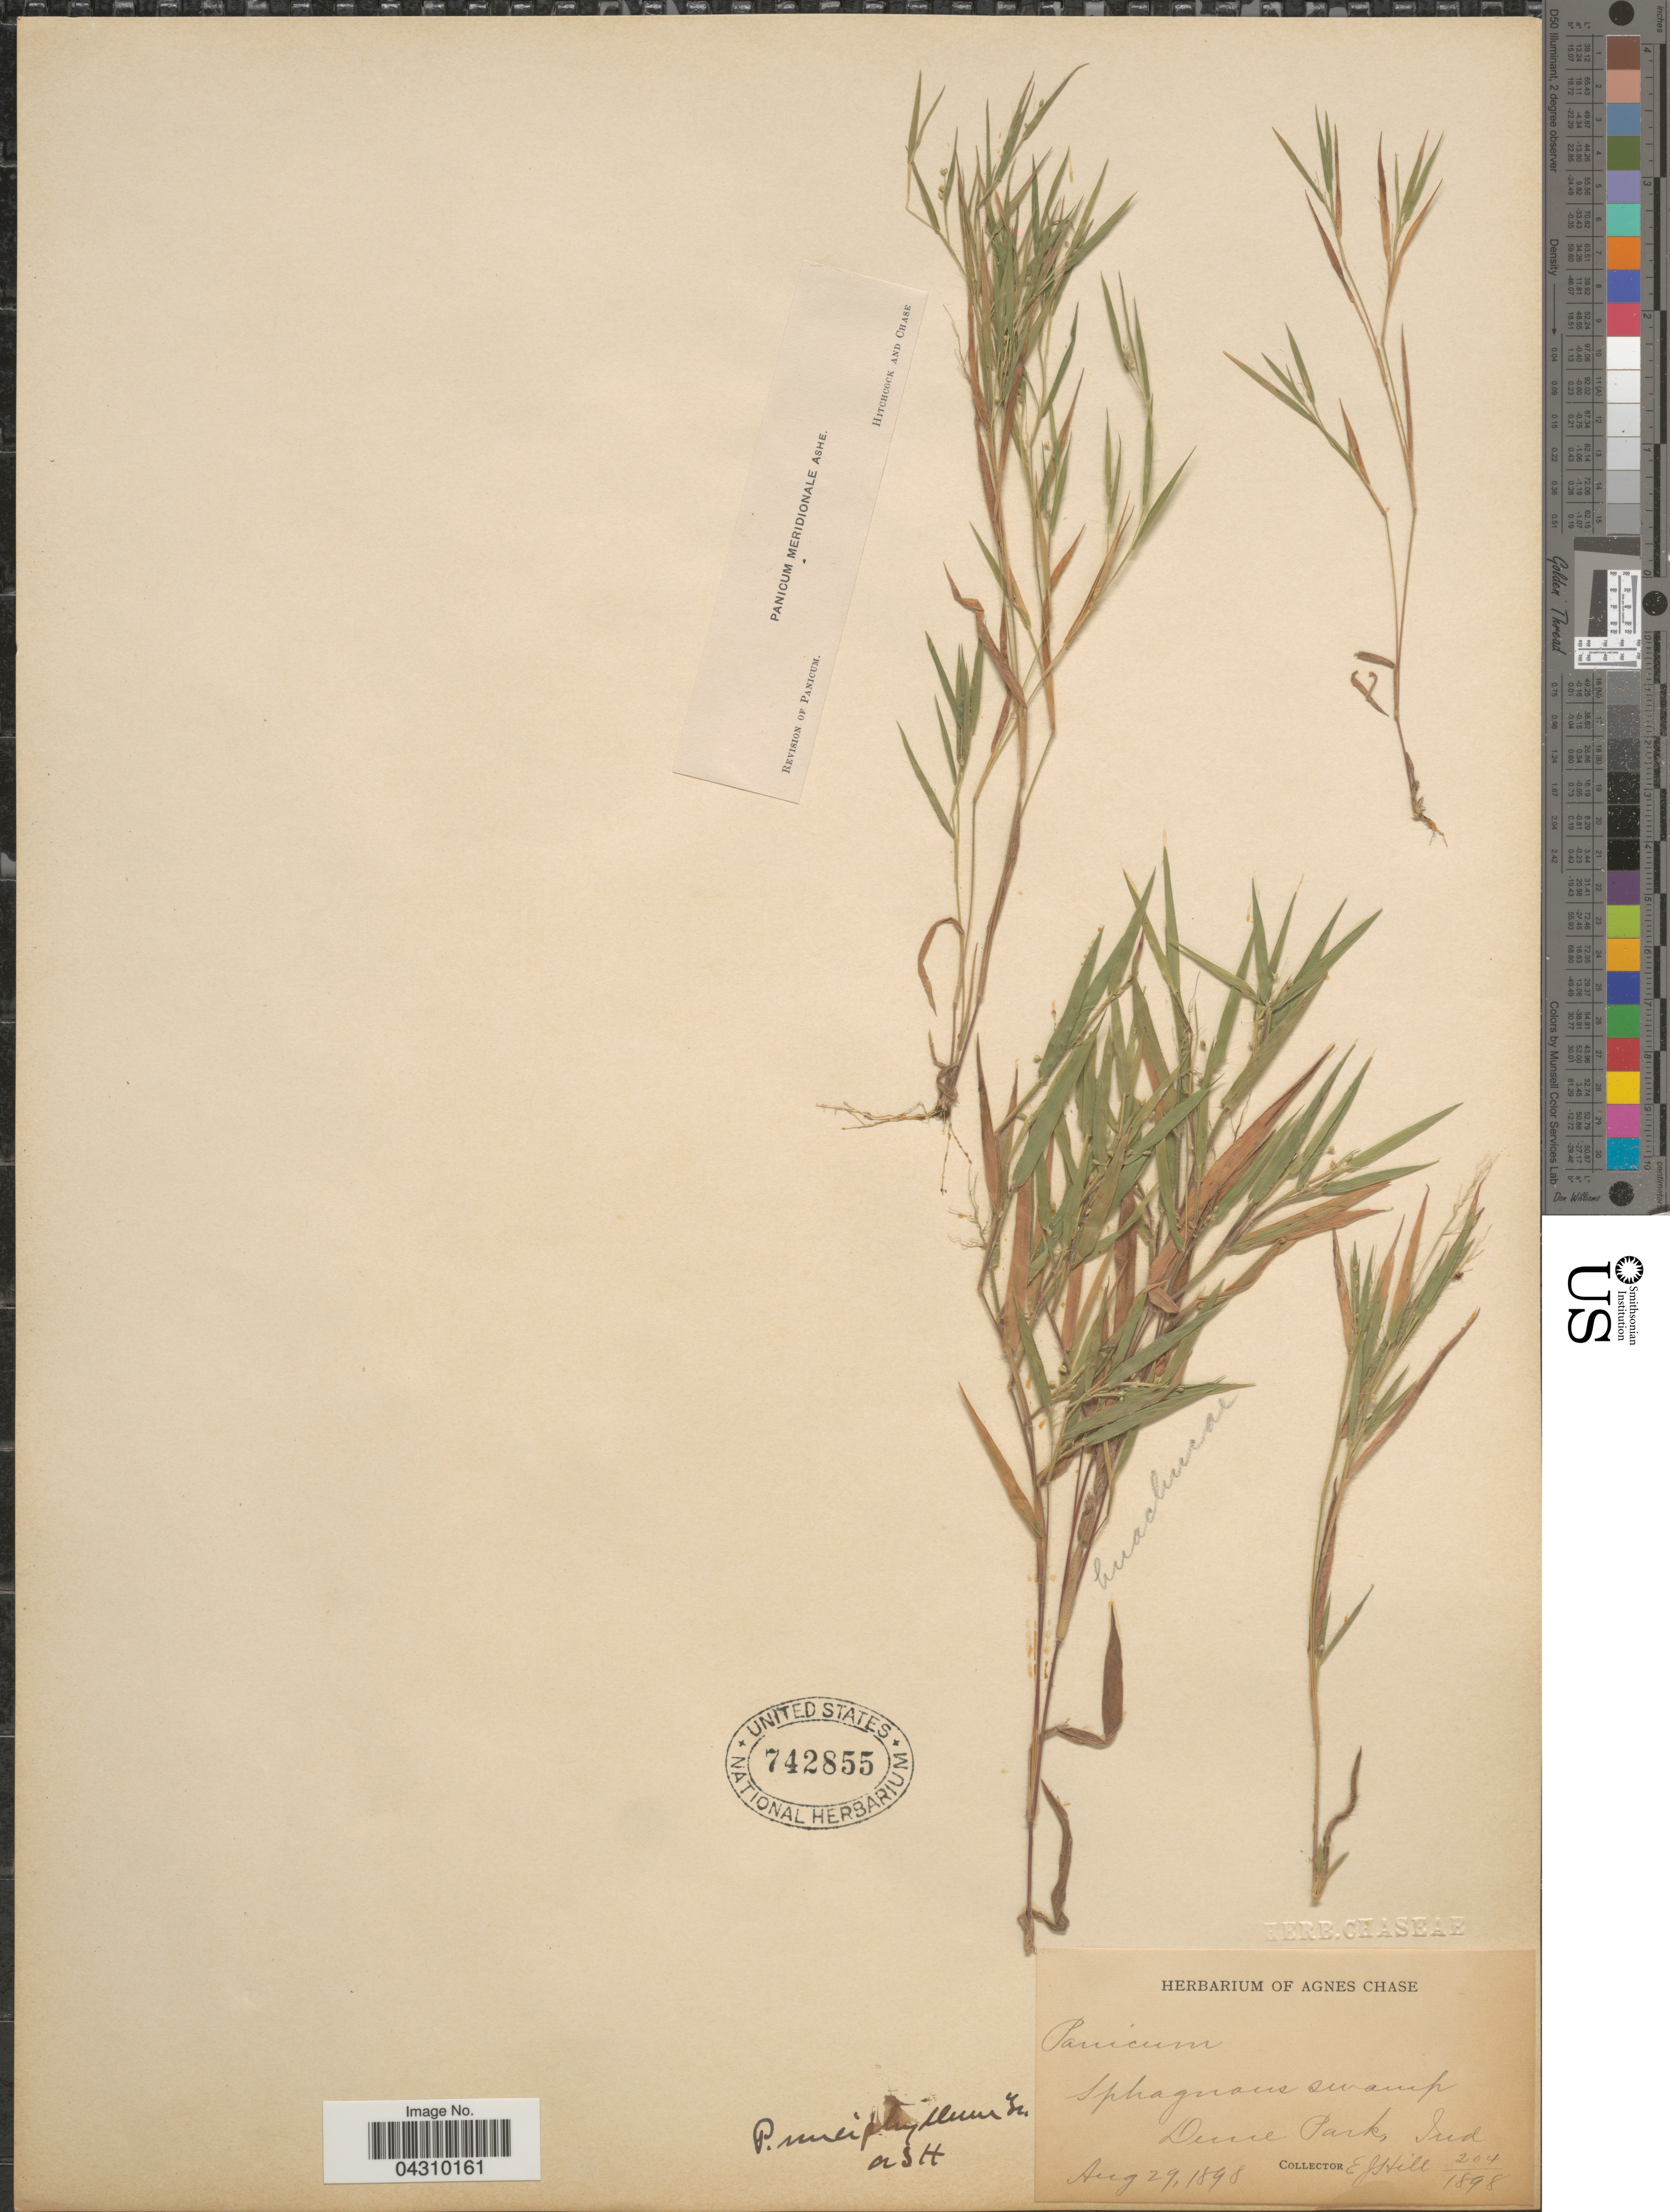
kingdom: Plantae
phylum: Tracheophyta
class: Liliopsida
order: Poales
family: Poaceae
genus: Dichanthelium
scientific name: Dichanthelium acuminatum var. acuminatum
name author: (Sw.) Gould & C.A. Clark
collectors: E. J. Hill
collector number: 204/1898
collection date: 1898-08-29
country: United States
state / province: Indiana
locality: Sphagnous swamp, Dune Park.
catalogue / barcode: US 742855